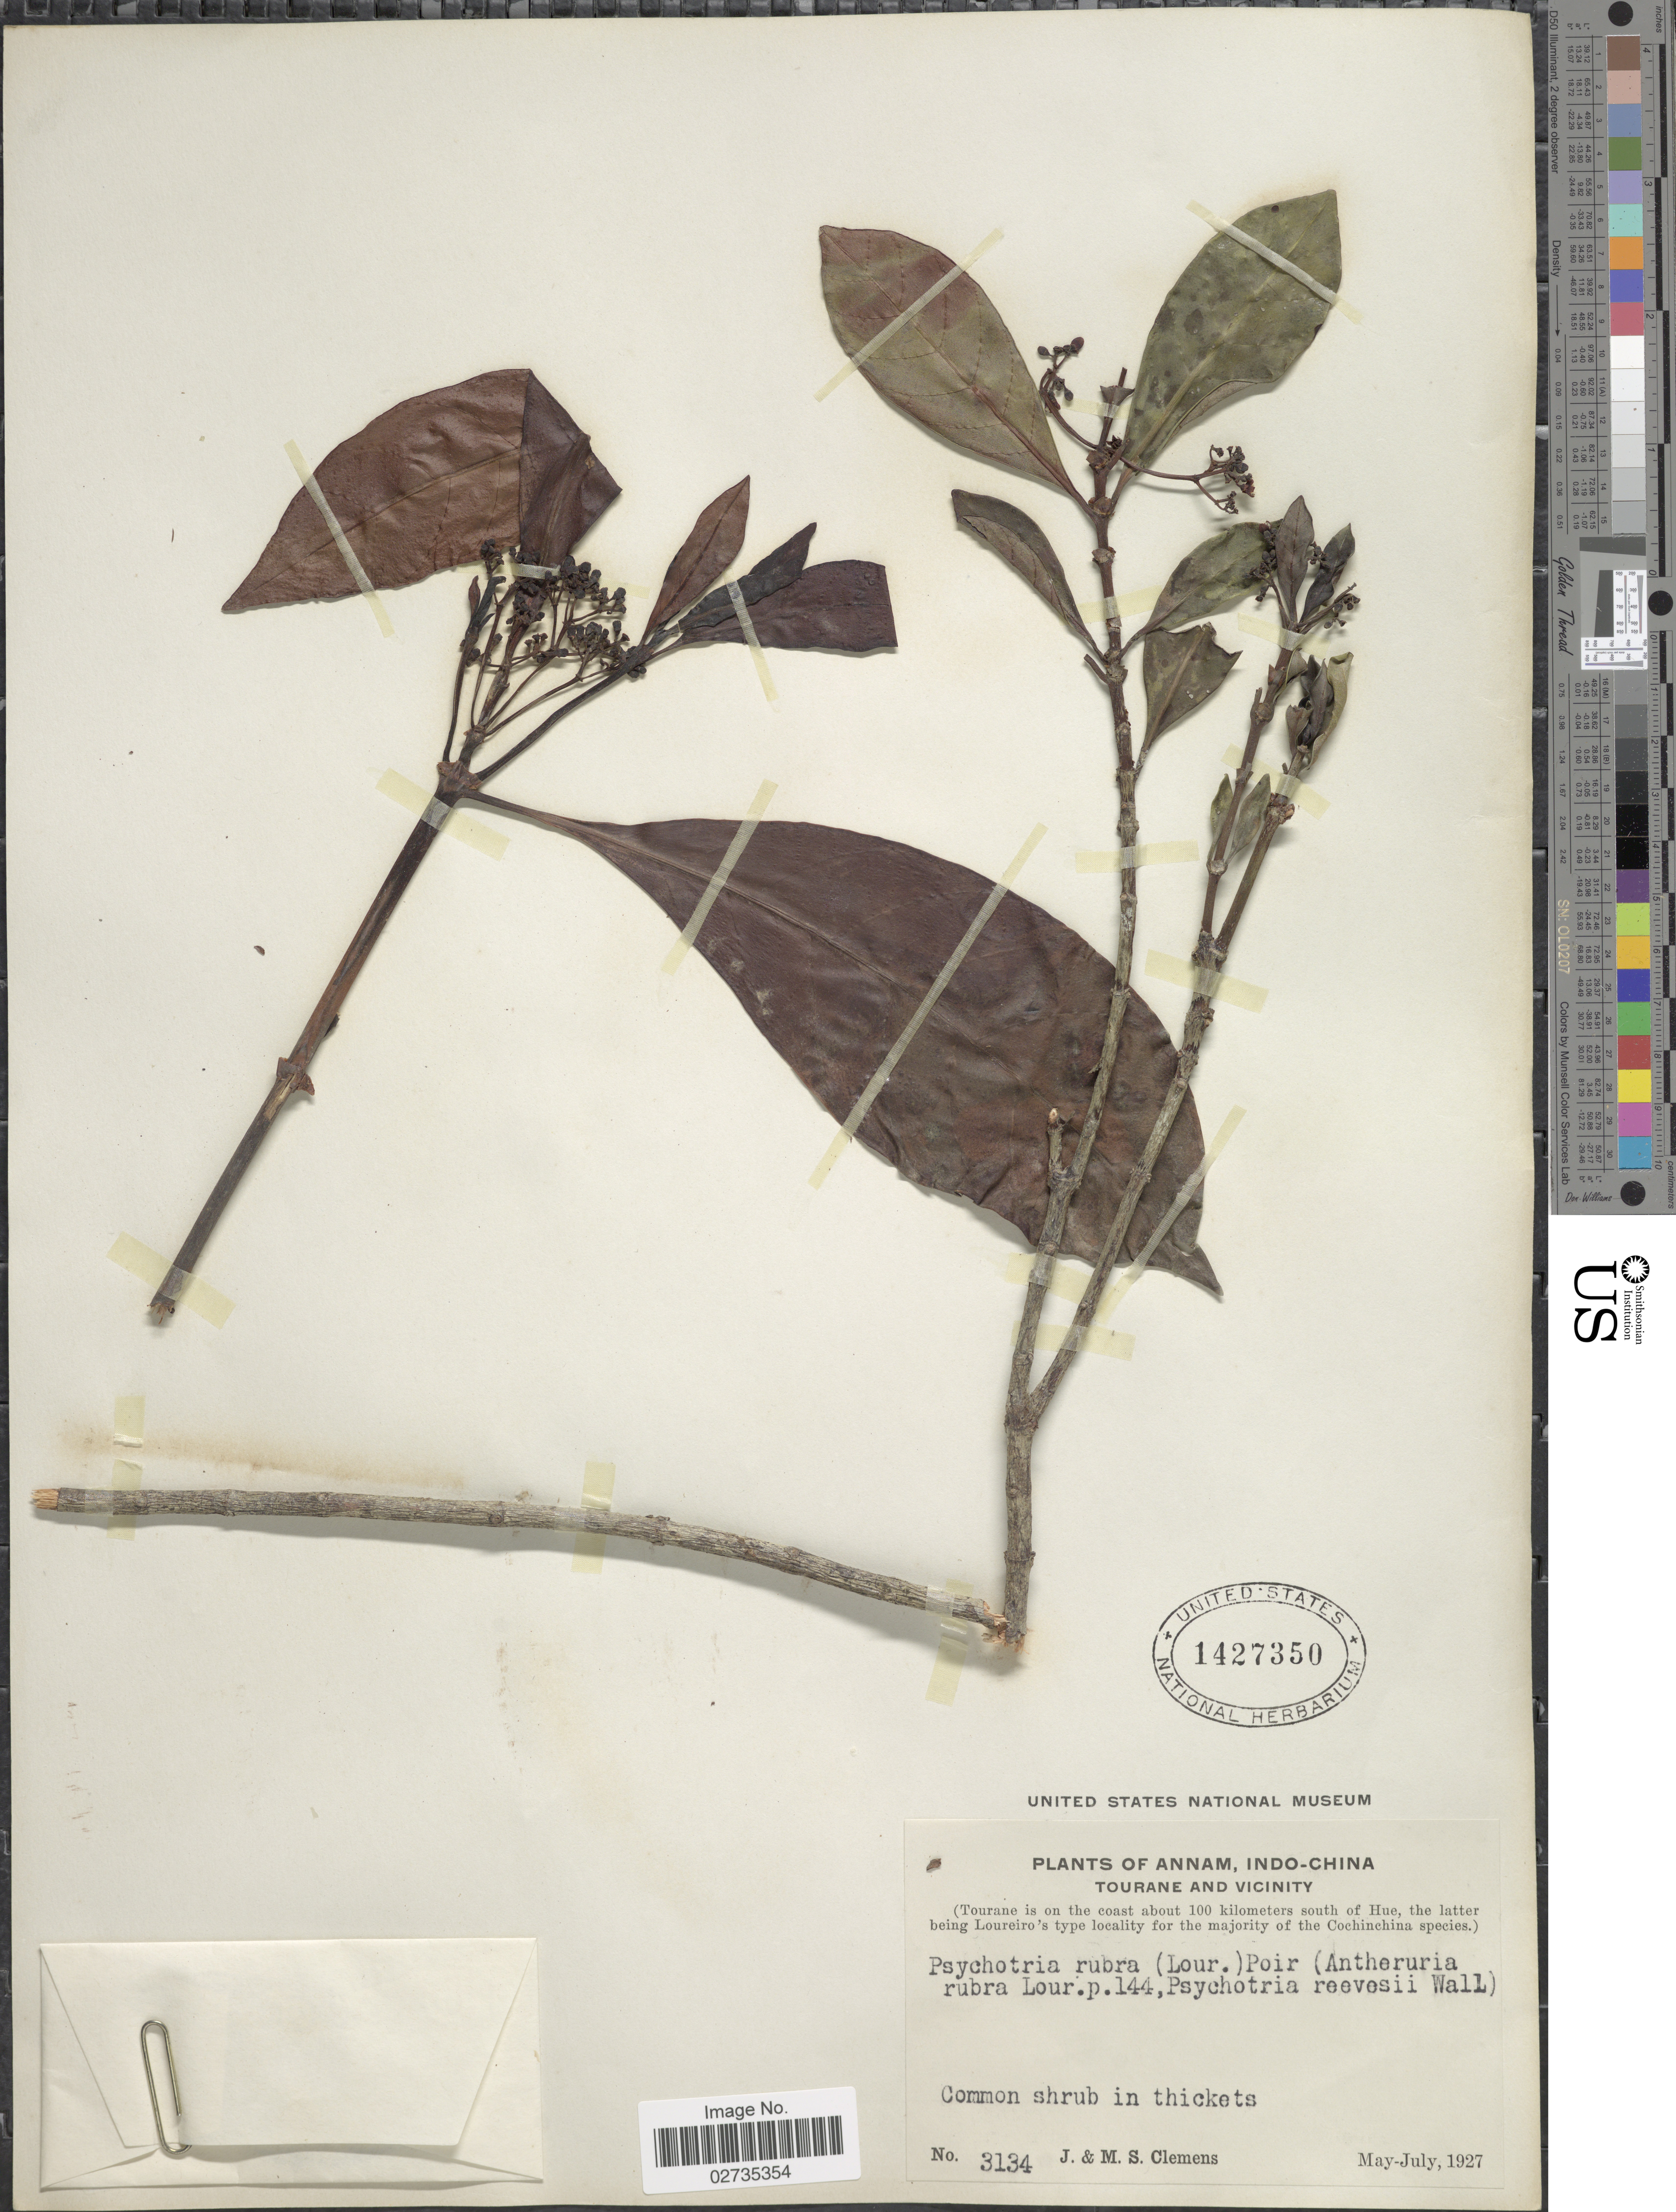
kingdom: Plantae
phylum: Tracheophyta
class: Magnoliopsida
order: Gentianales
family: Rubiaceae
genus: Psychotria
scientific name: Psychotria elliptica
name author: Willd. ex Roem. & Schult.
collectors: J. Clemens & M. S. Clemens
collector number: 3134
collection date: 1927-05/1927-07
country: Vietnam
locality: Annam, Indo-China, Tourane and vicinity, (Tourane is on the coast 100 kilometers south of Hue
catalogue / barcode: US 1427350